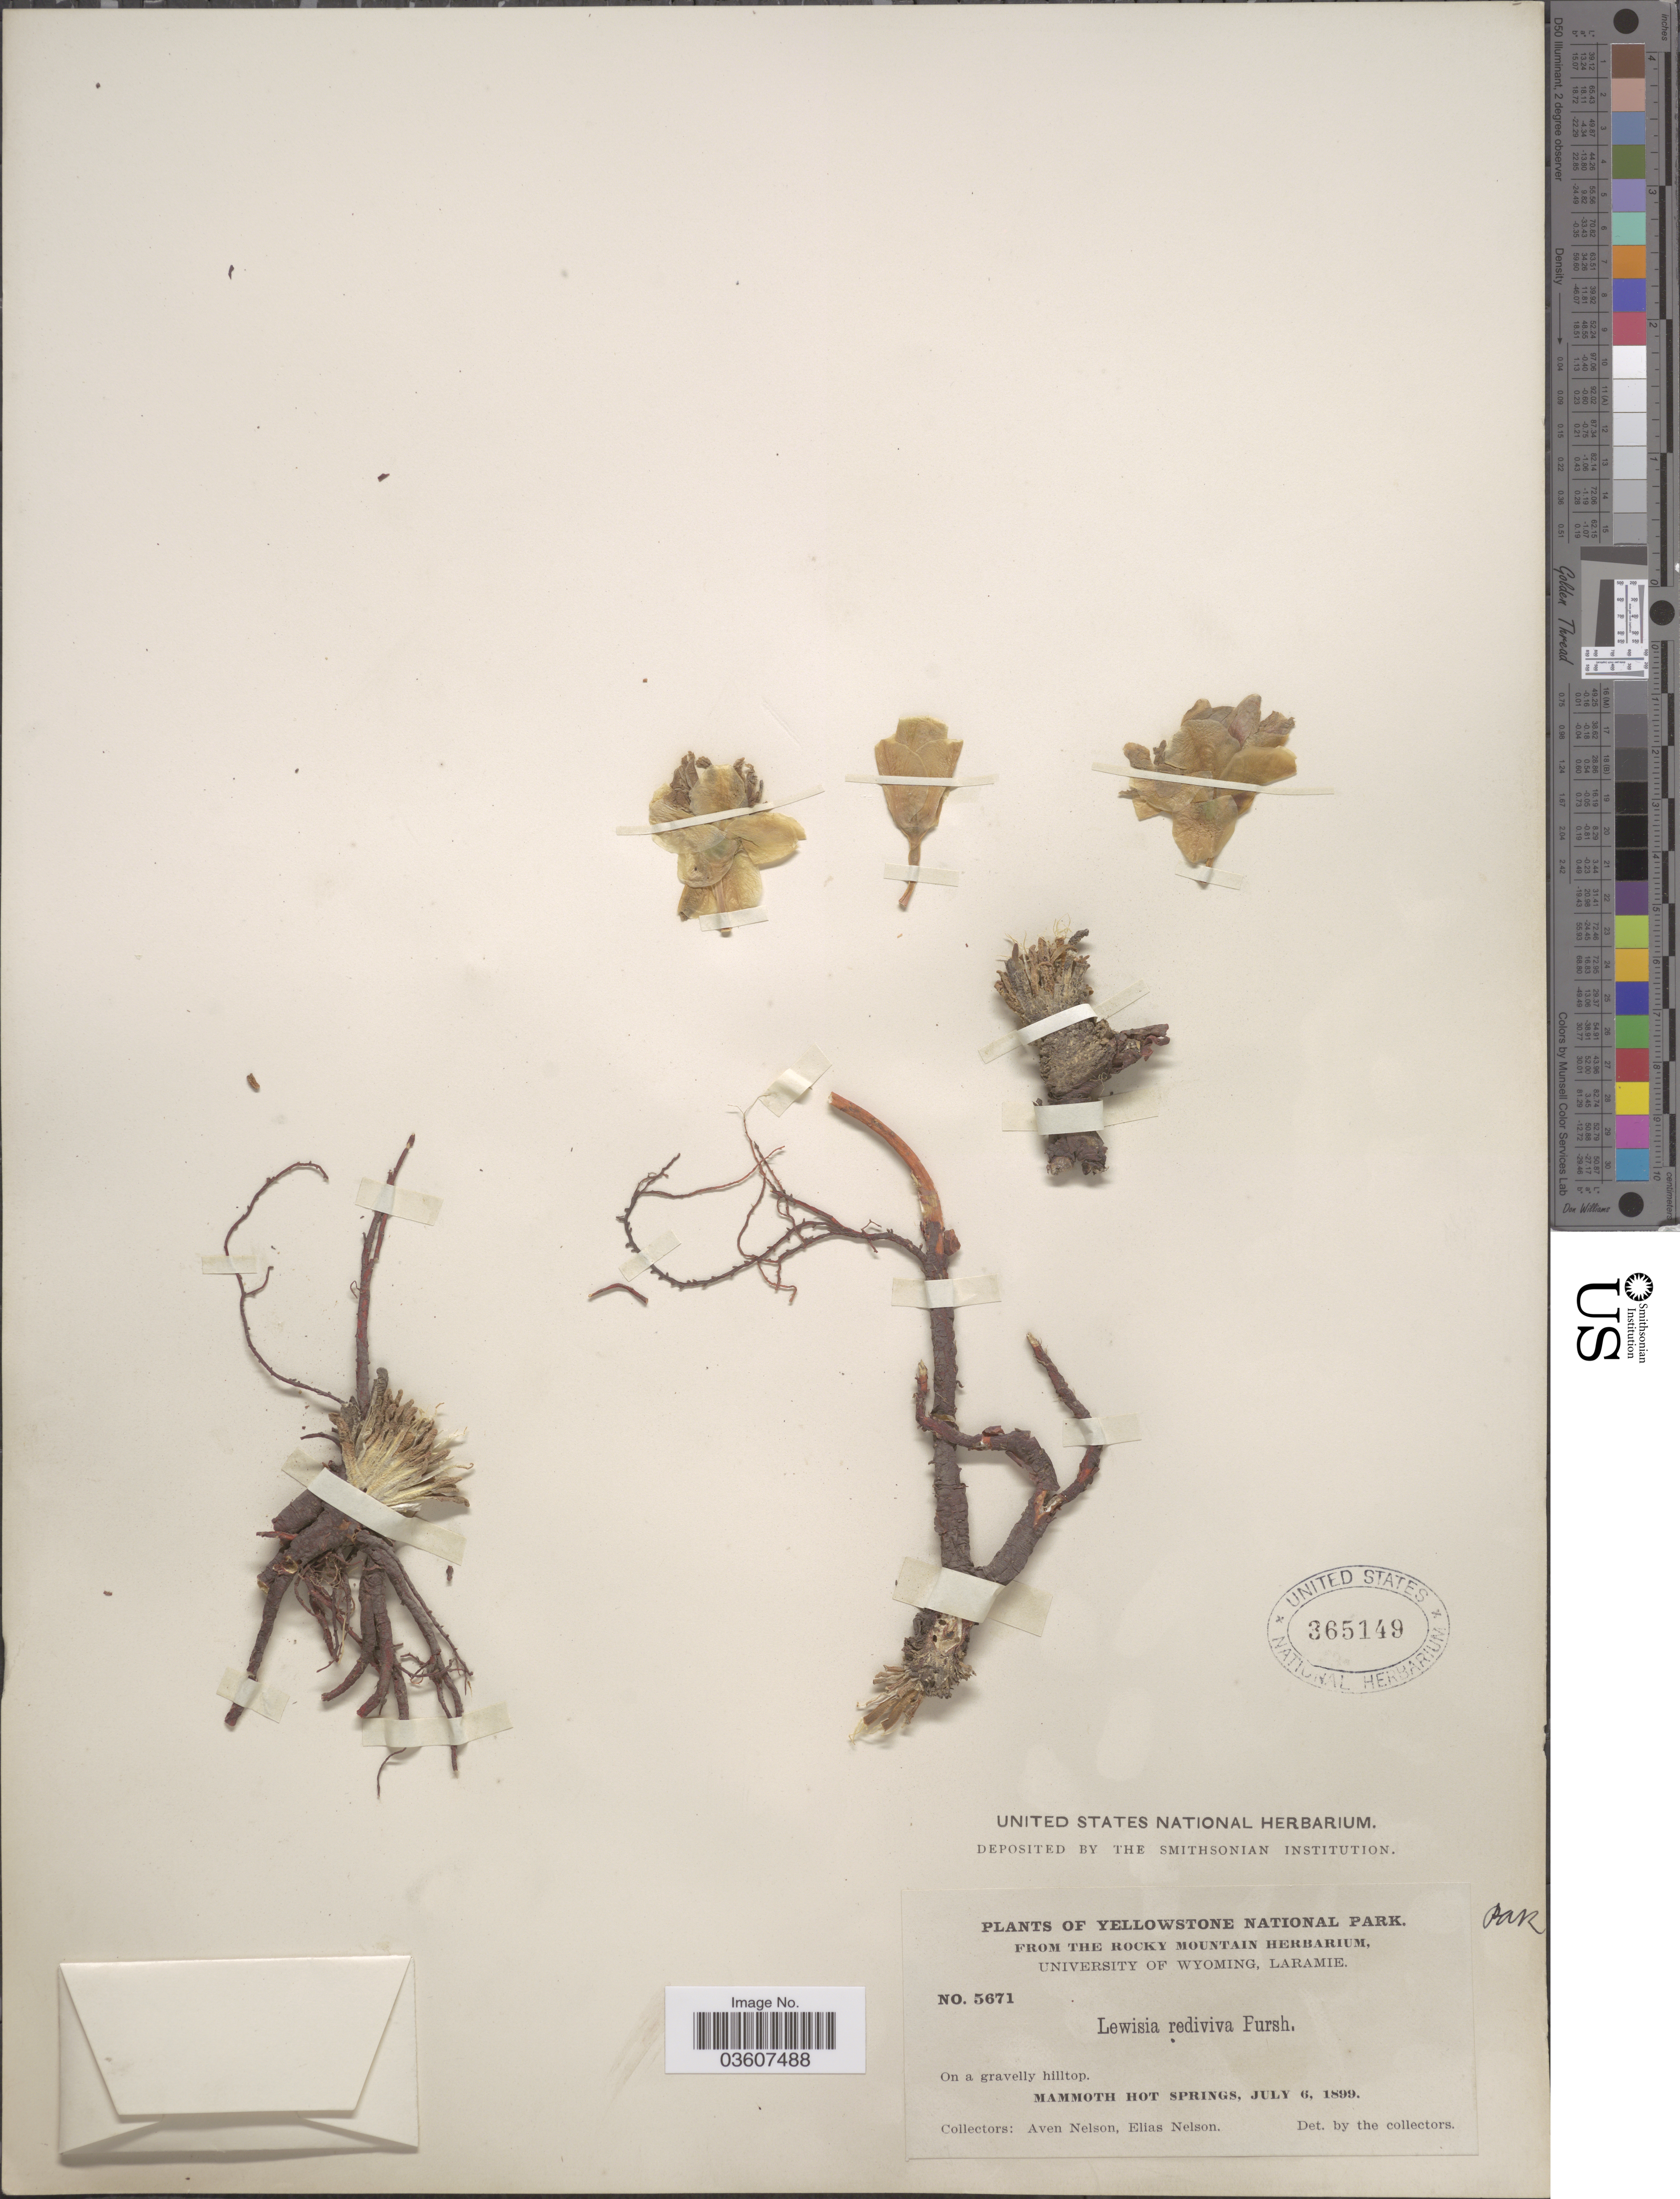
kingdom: Plantae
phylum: Tracheophyta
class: Magnoliopsida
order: Caryophyllales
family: Montiaceae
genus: Lewisia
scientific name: Lewisia rediviva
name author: Pursh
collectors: A. Nelson & E. Nelson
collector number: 5671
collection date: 1899-07-06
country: United States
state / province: Wyoming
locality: Yellowstone National Park. Mammoth Hot Springs.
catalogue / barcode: US 365149